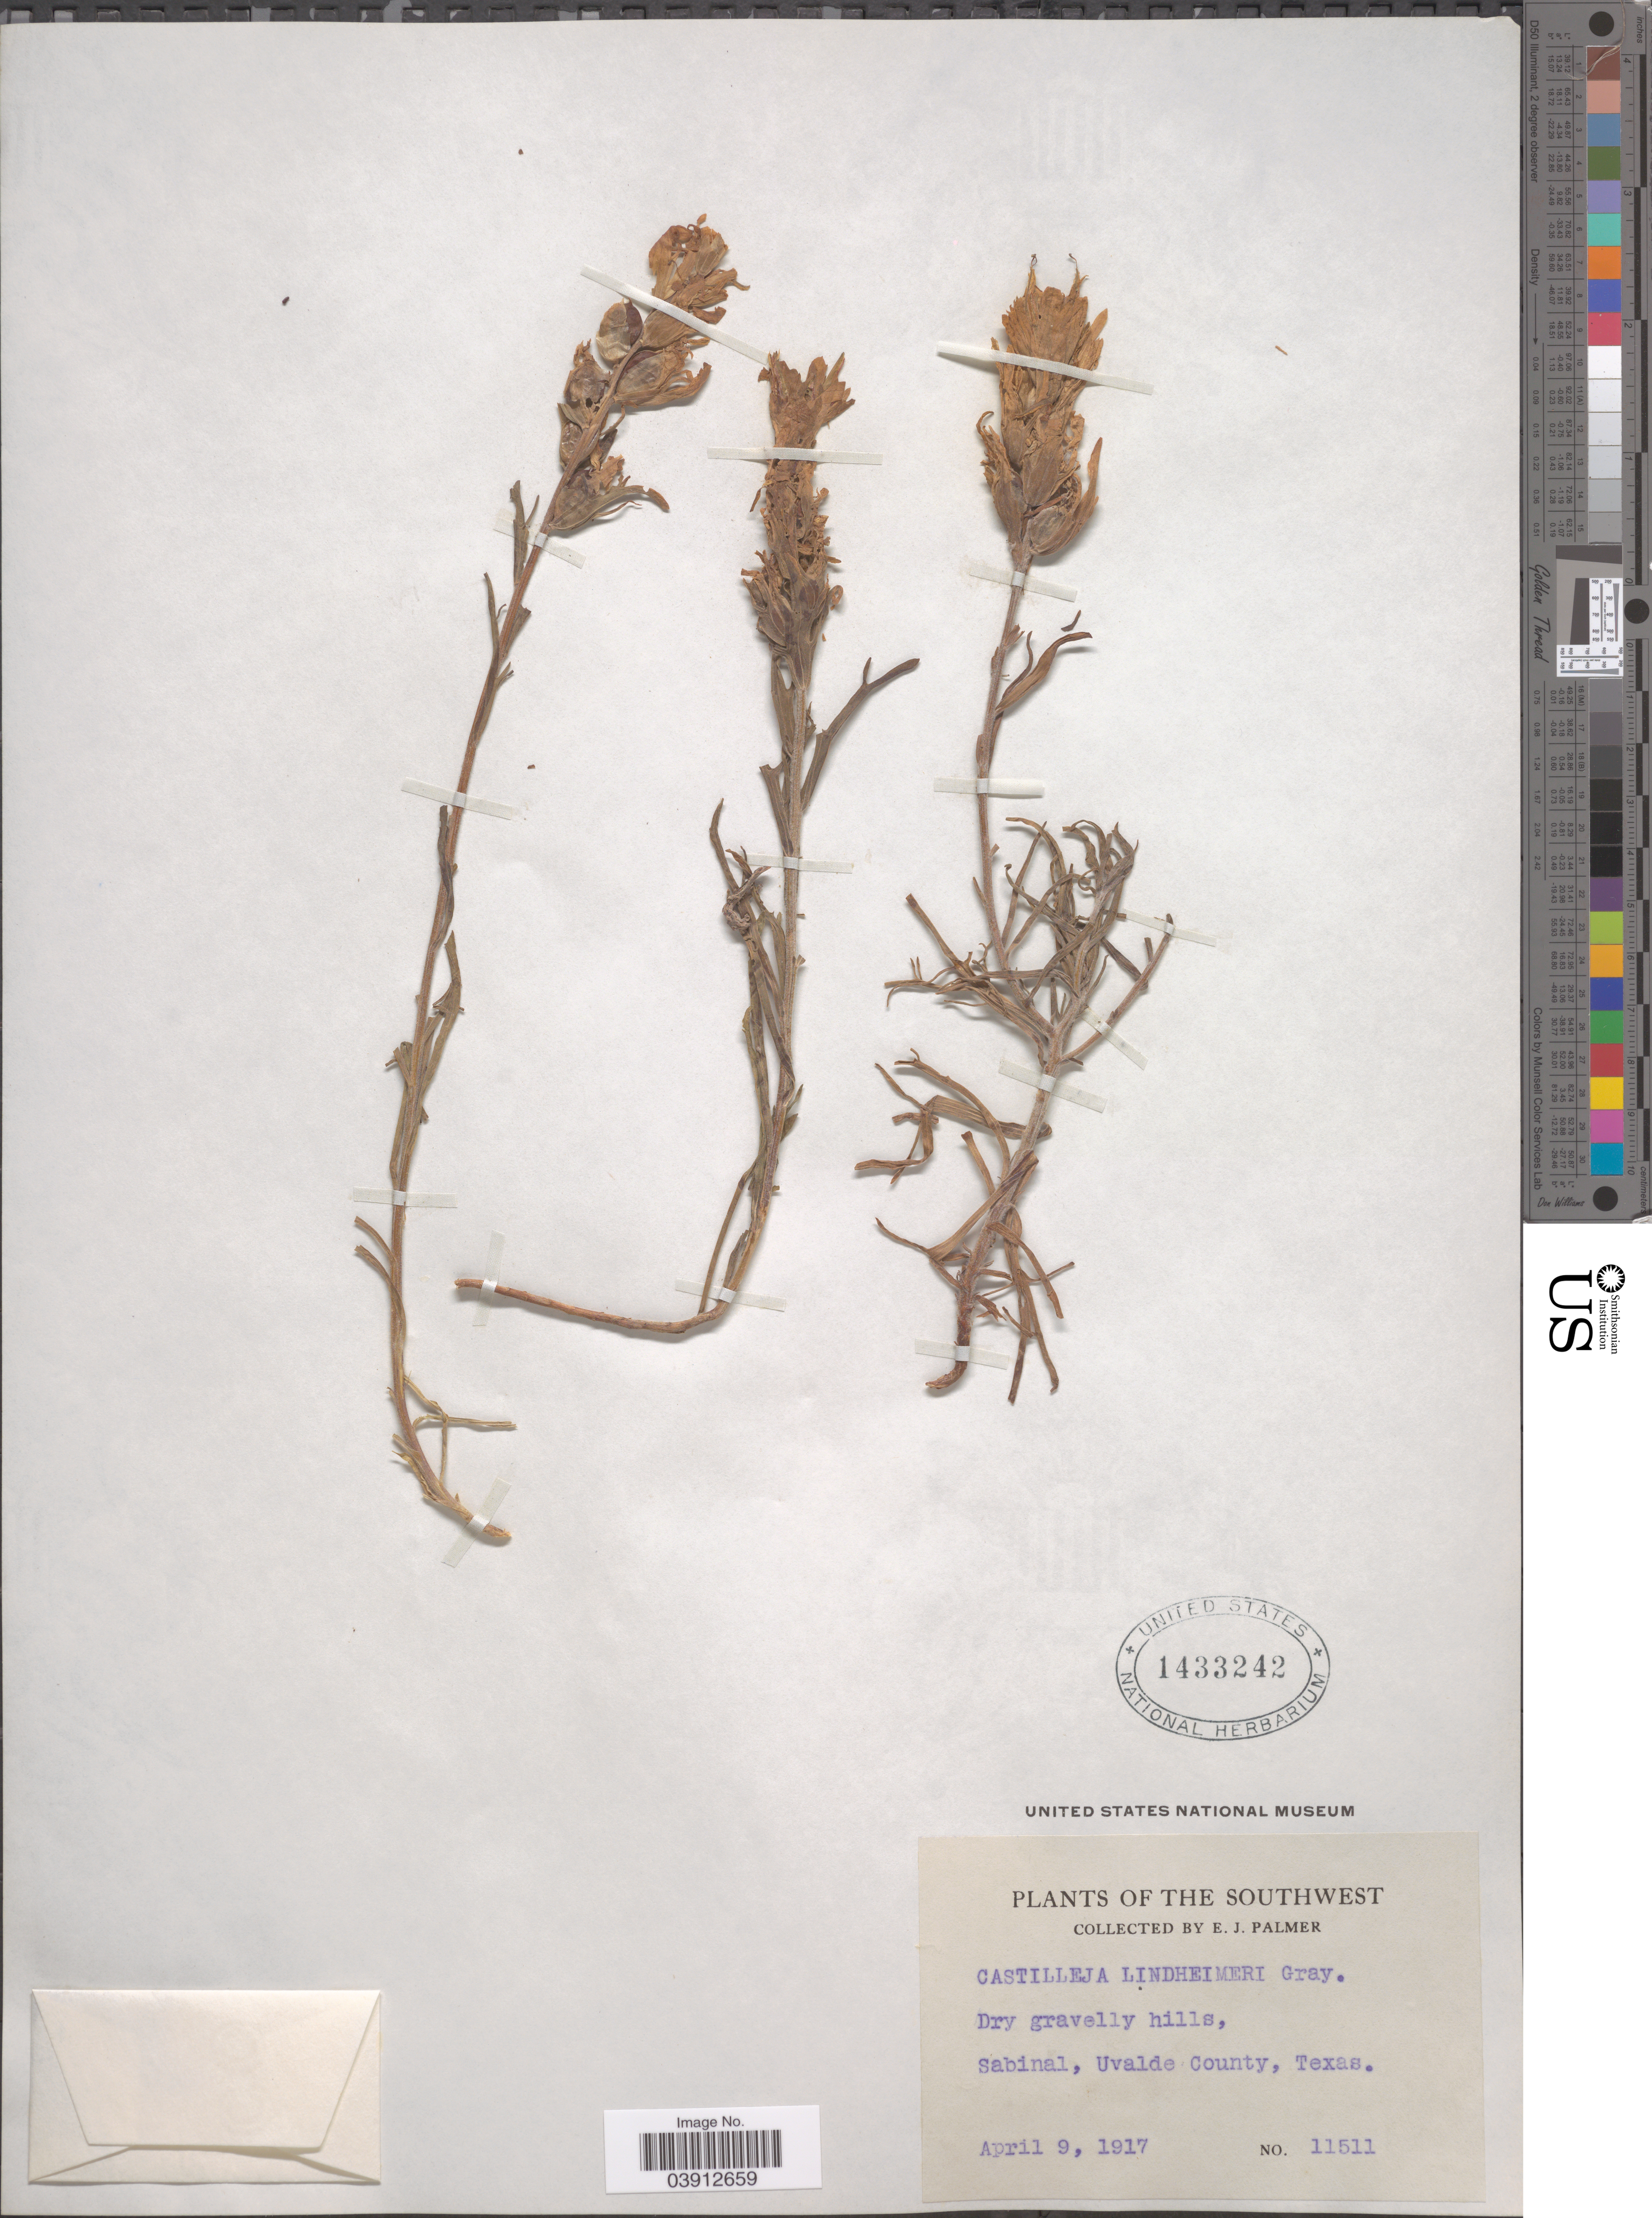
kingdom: Plantae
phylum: Tracheophyta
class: Magnoliopsida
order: Lamiales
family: Orobanchaceae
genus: Castilleja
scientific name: Castilleja lindheimeri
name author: A. Gray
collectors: E. J. Palmer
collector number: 11511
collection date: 1917-04-09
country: United States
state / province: Texas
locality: The Southwest. Sabinal, Uvalde County.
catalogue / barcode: US 1433242